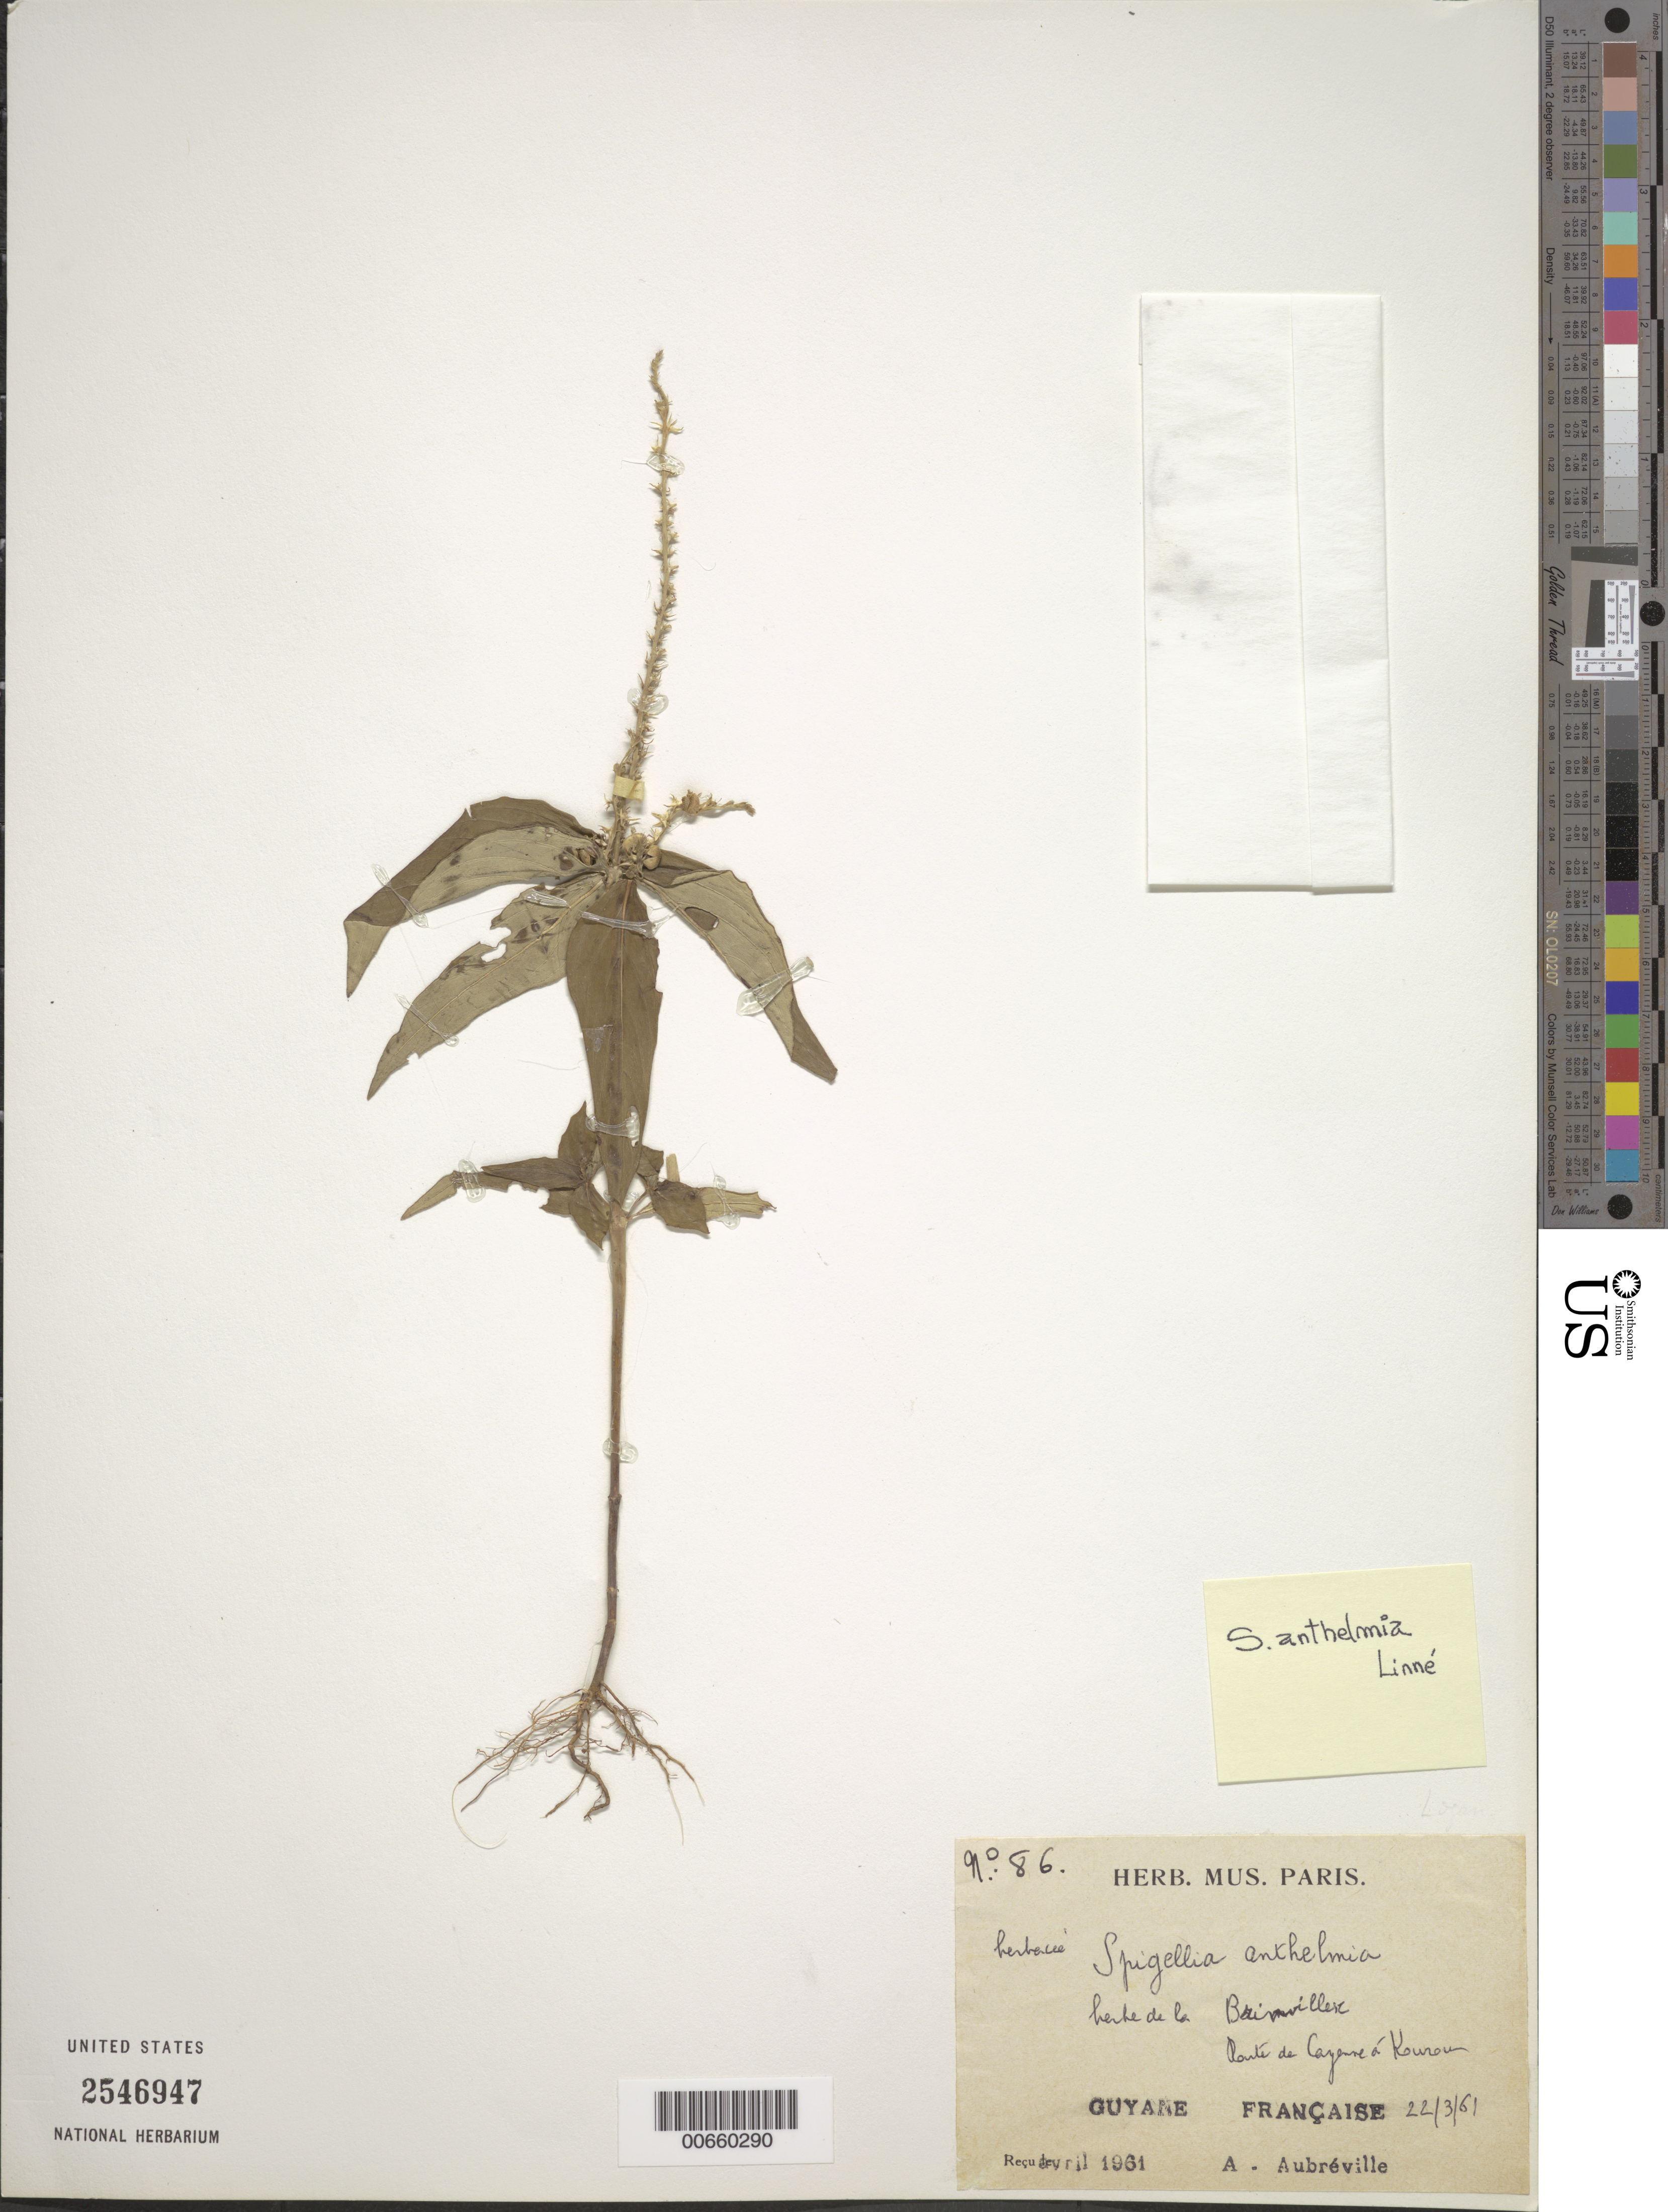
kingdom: Plantae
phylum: Tracheophyta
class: Magnoliopsida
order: Gentianales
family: Loganiaceae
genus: Spigelia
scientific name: Spigelia anthelmia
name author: L.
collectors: A. Aubréville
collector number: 86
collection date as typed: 20-Mar-61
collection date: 1961-03-20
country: French Guiana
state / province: Cayenne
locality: Baimviller, route from Cayenne to Kourou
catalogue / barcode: US 2546947